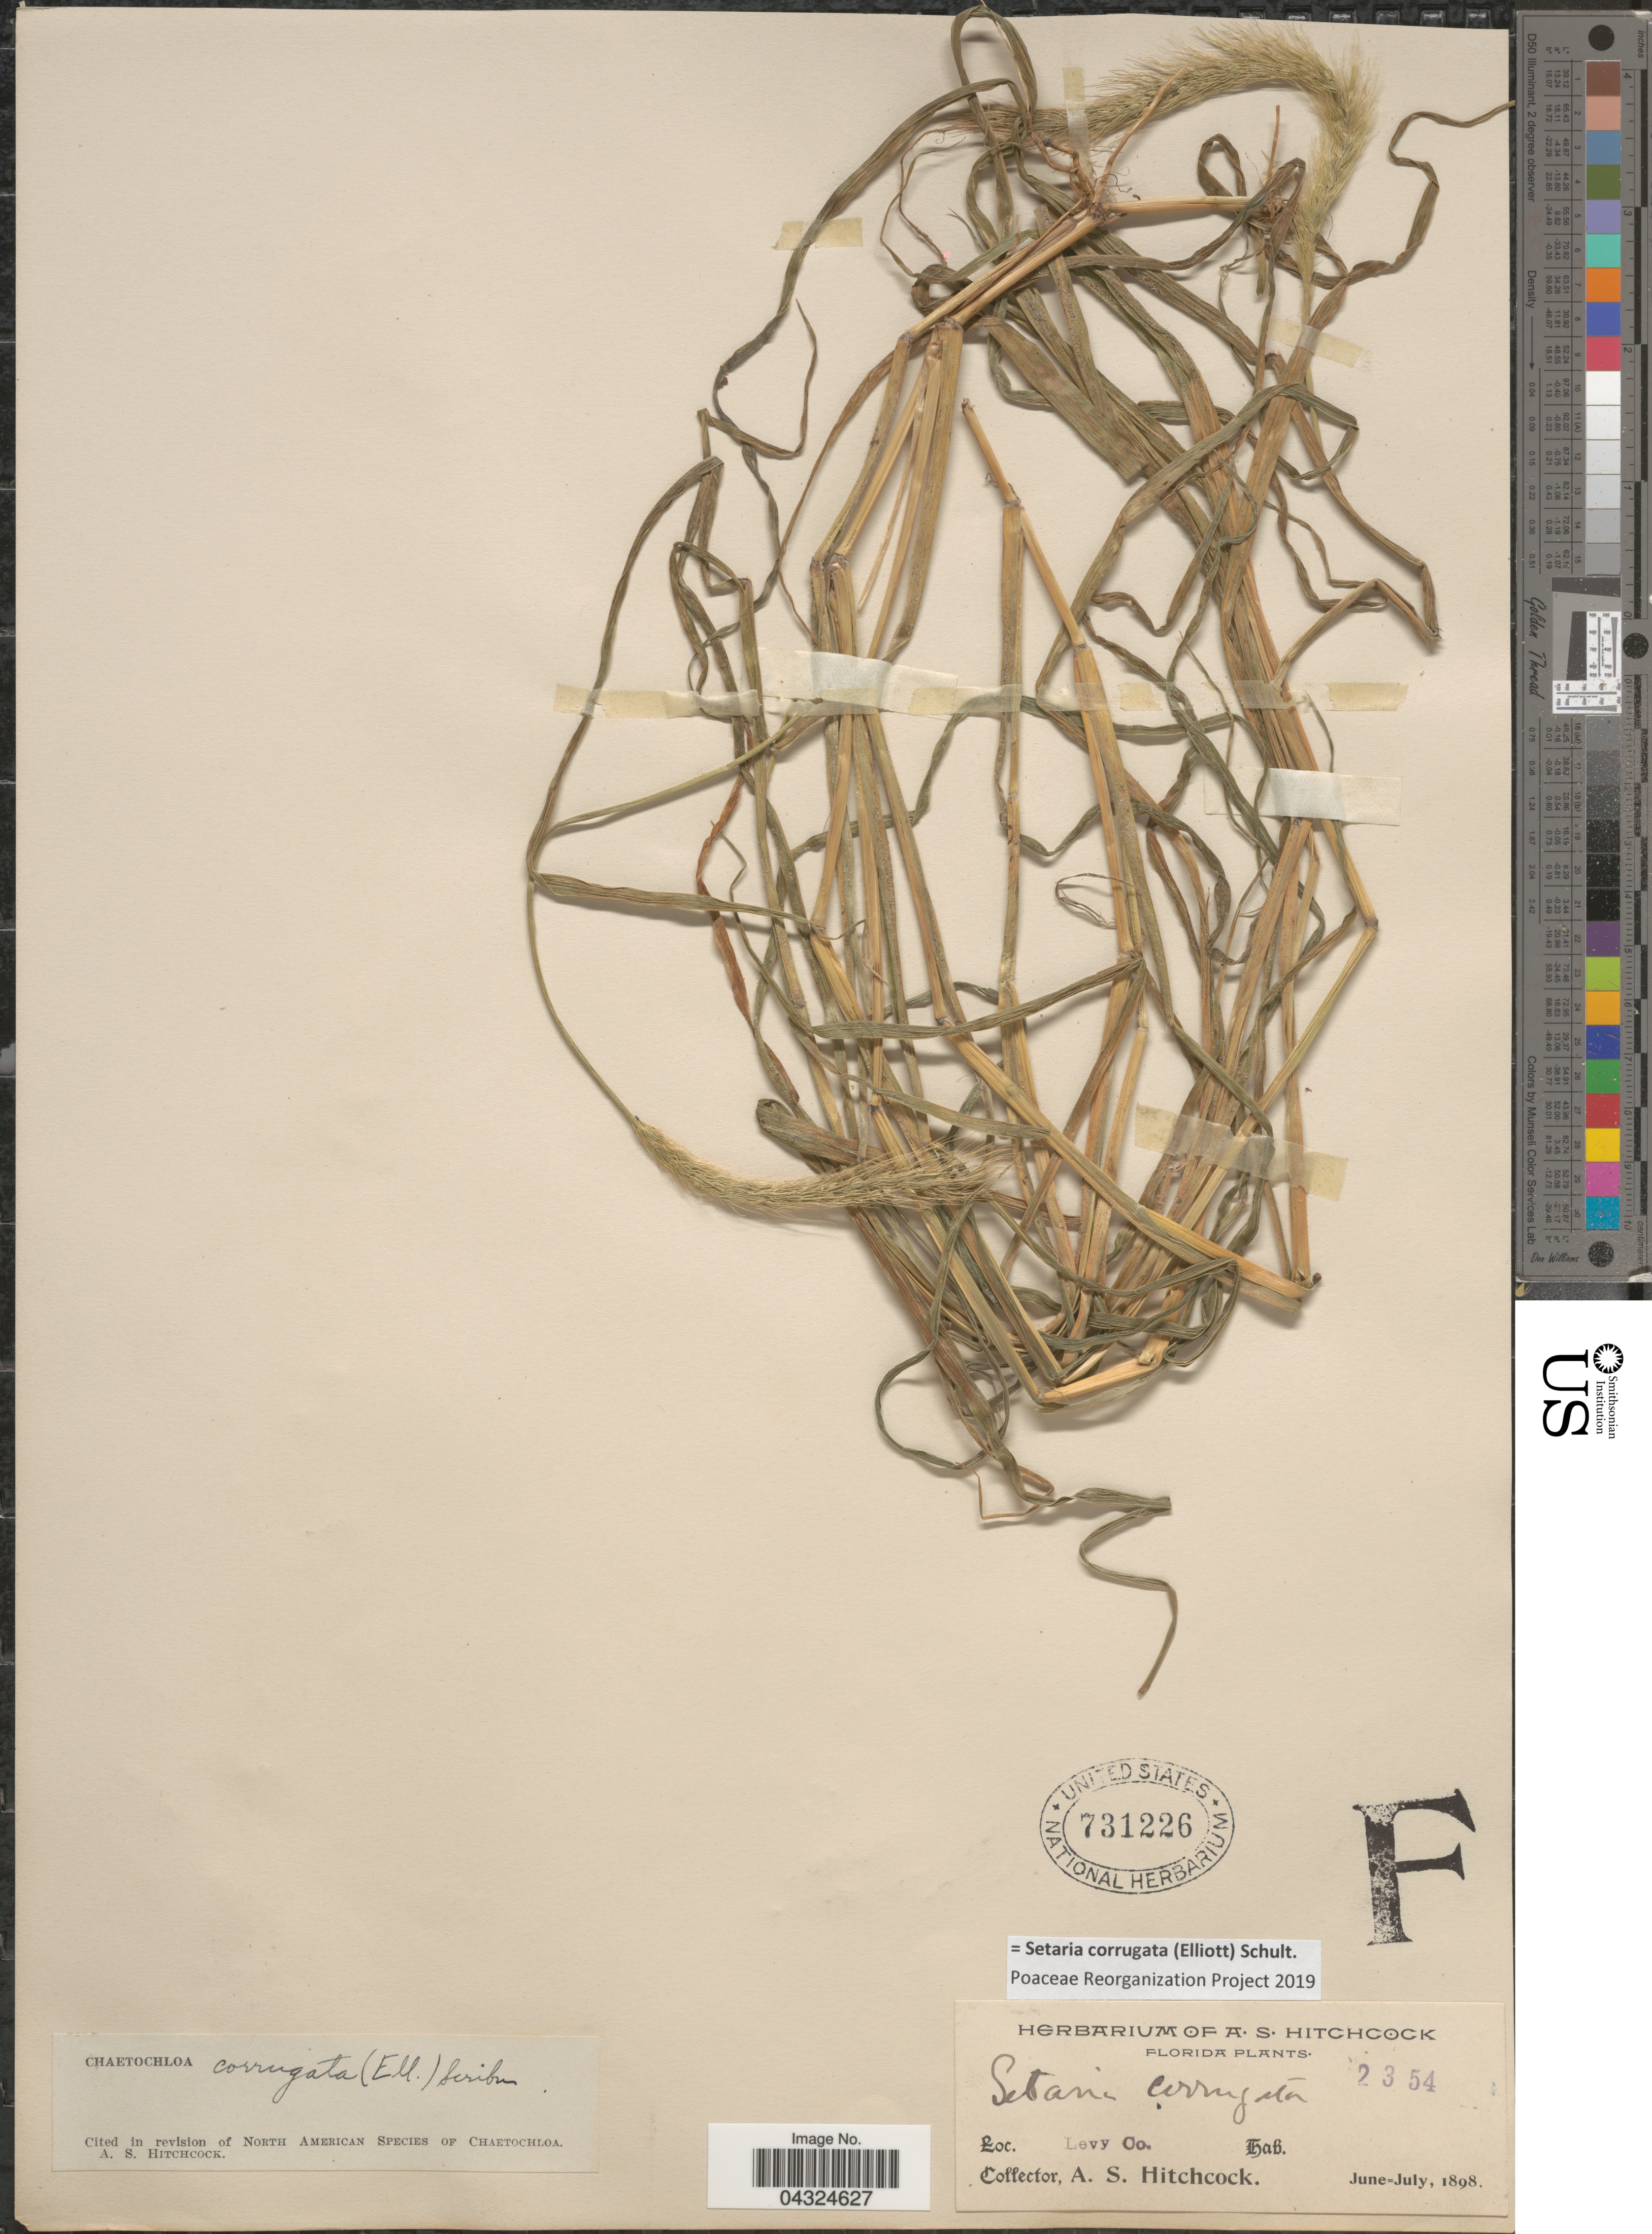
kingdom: Plantae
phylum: Tracheophyta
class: Liliopsida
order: Poales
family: Poaceae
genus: Setaria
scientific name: Setaria corrugata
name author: (Elliott) Schult.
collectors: A. S. Hitchcock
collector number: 2354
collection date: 1898-06/1898-07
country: United States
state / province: Florida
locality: Levy Co.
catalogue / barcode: US 731226